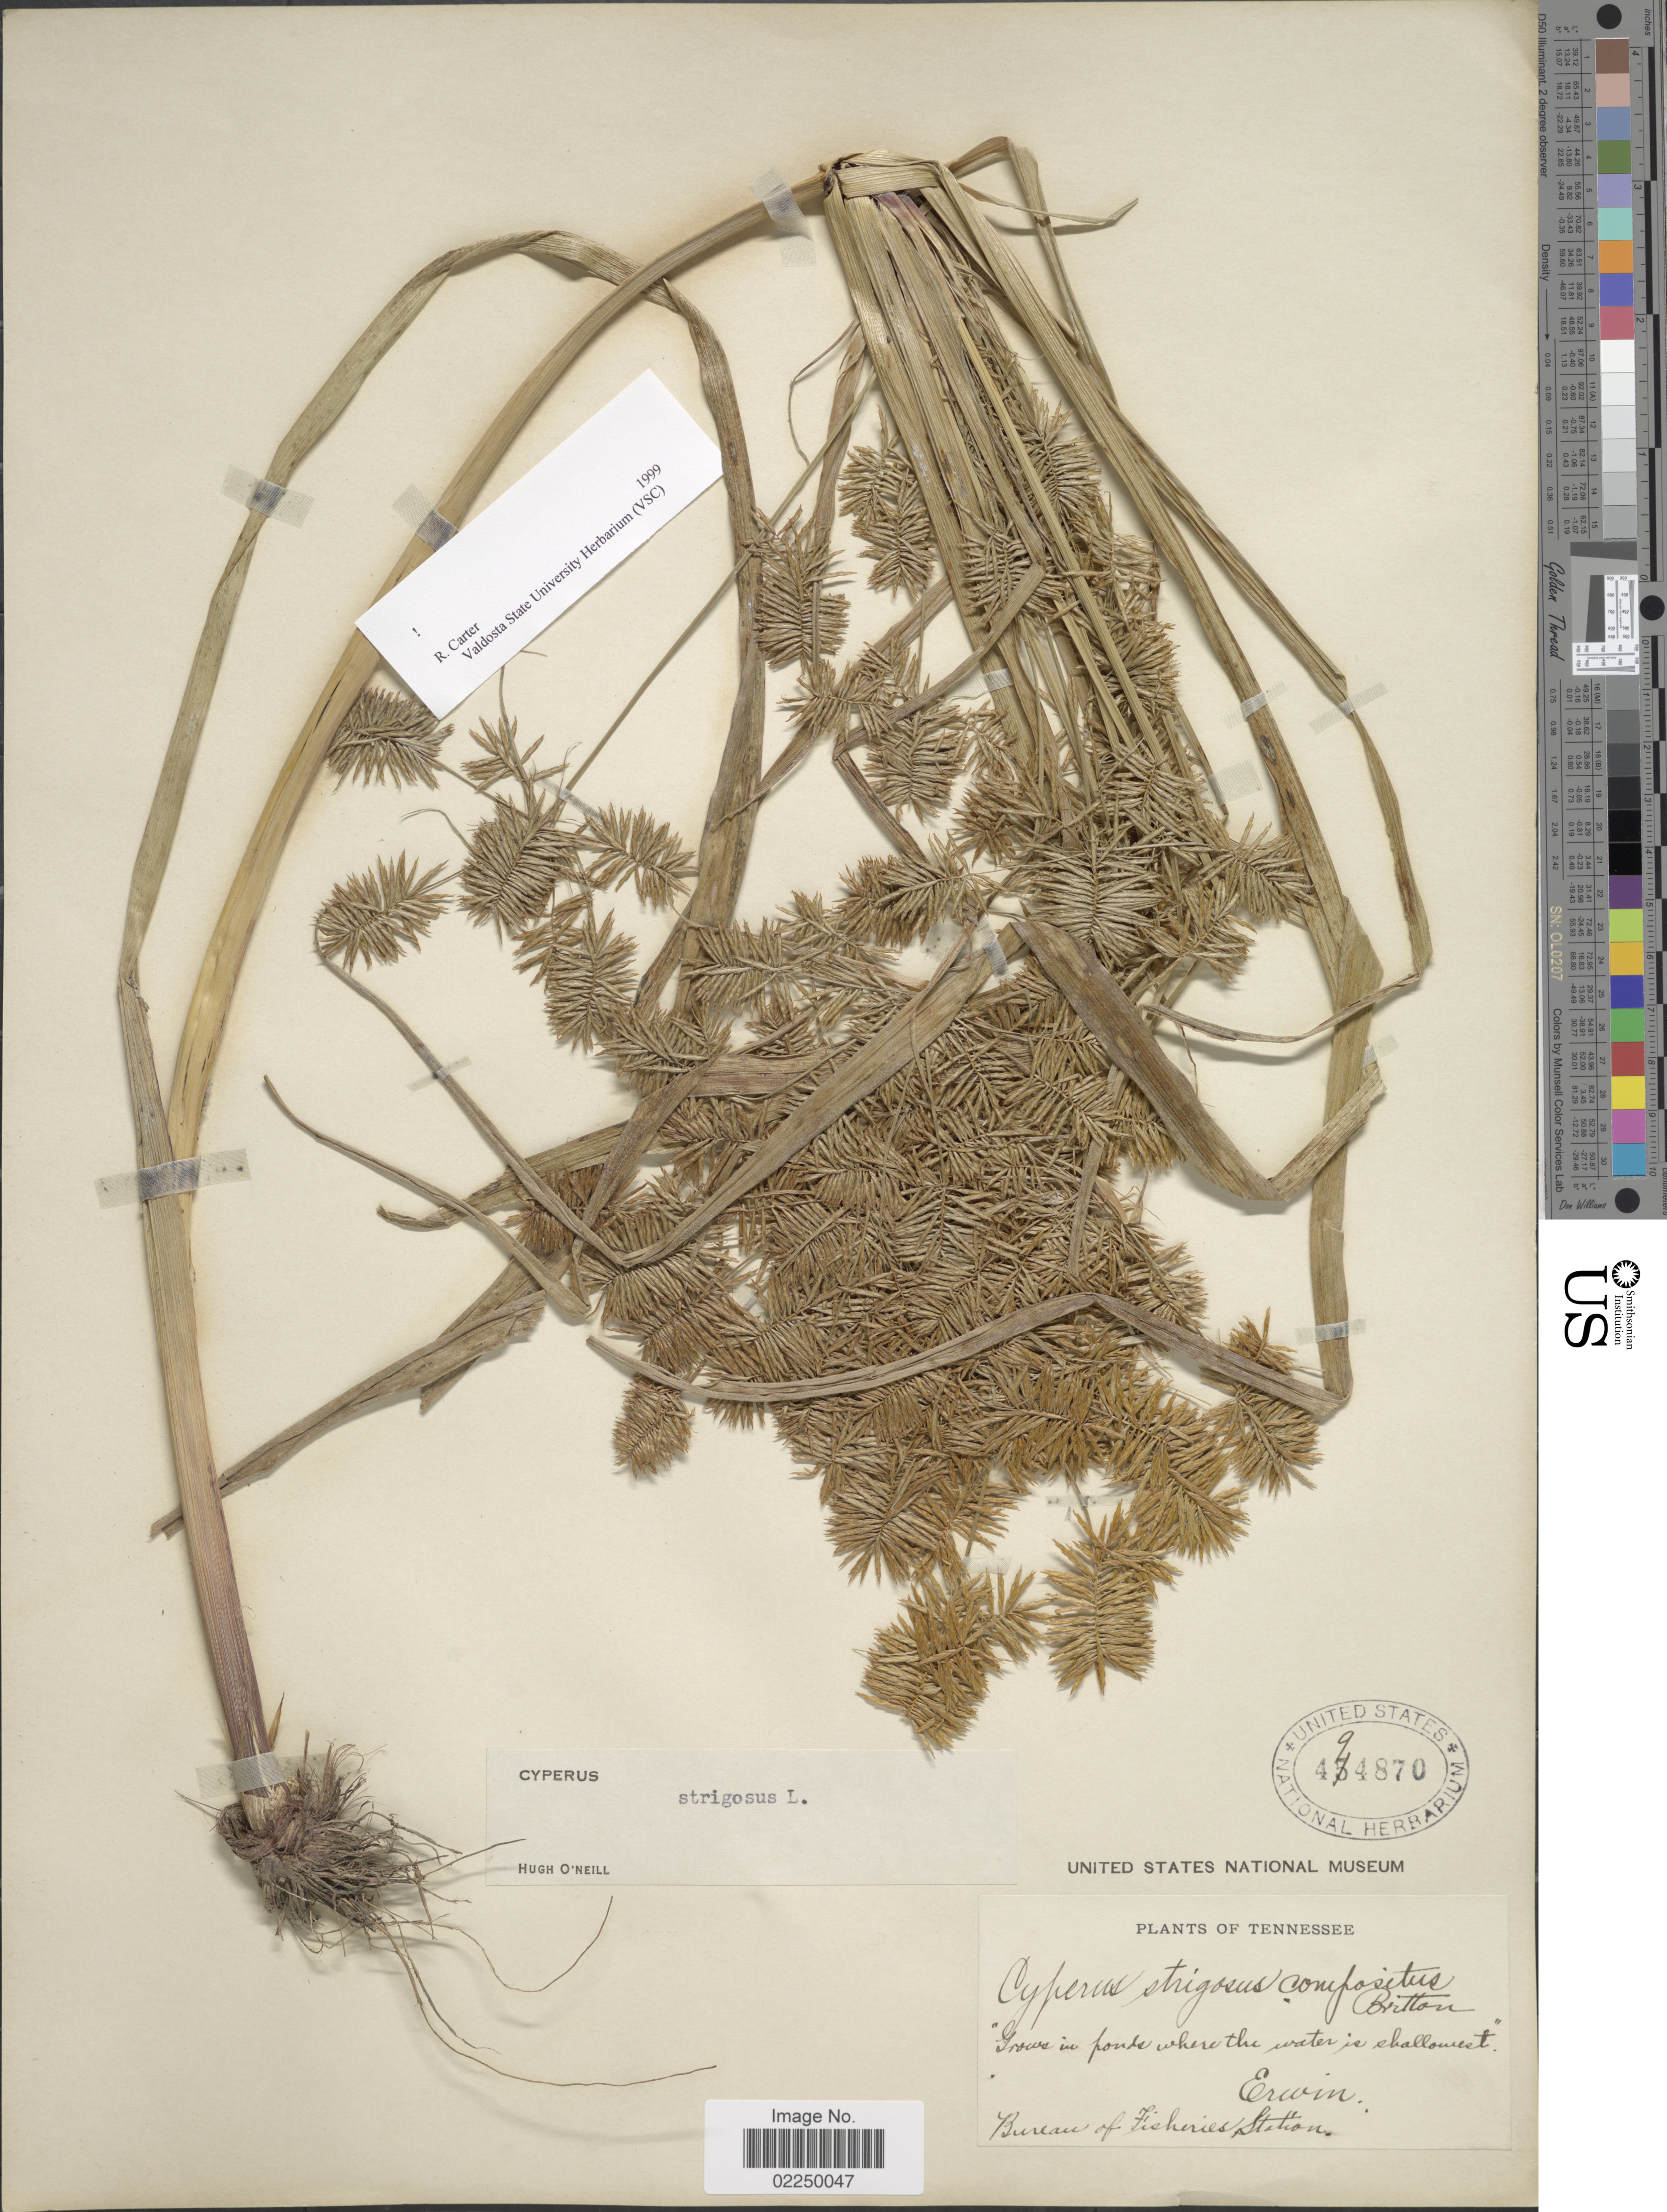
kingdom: Plantae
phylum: Tracheophyta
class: Liliopsida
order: Poales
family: Cyperaceae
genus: Cyperus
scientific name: Cyperus strigosus L.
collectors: Bureau of Fisheries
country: United States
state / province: Tennessee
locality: In ponds where the water is shallowest, Erwin [unsure placement]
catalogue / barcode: US 494870